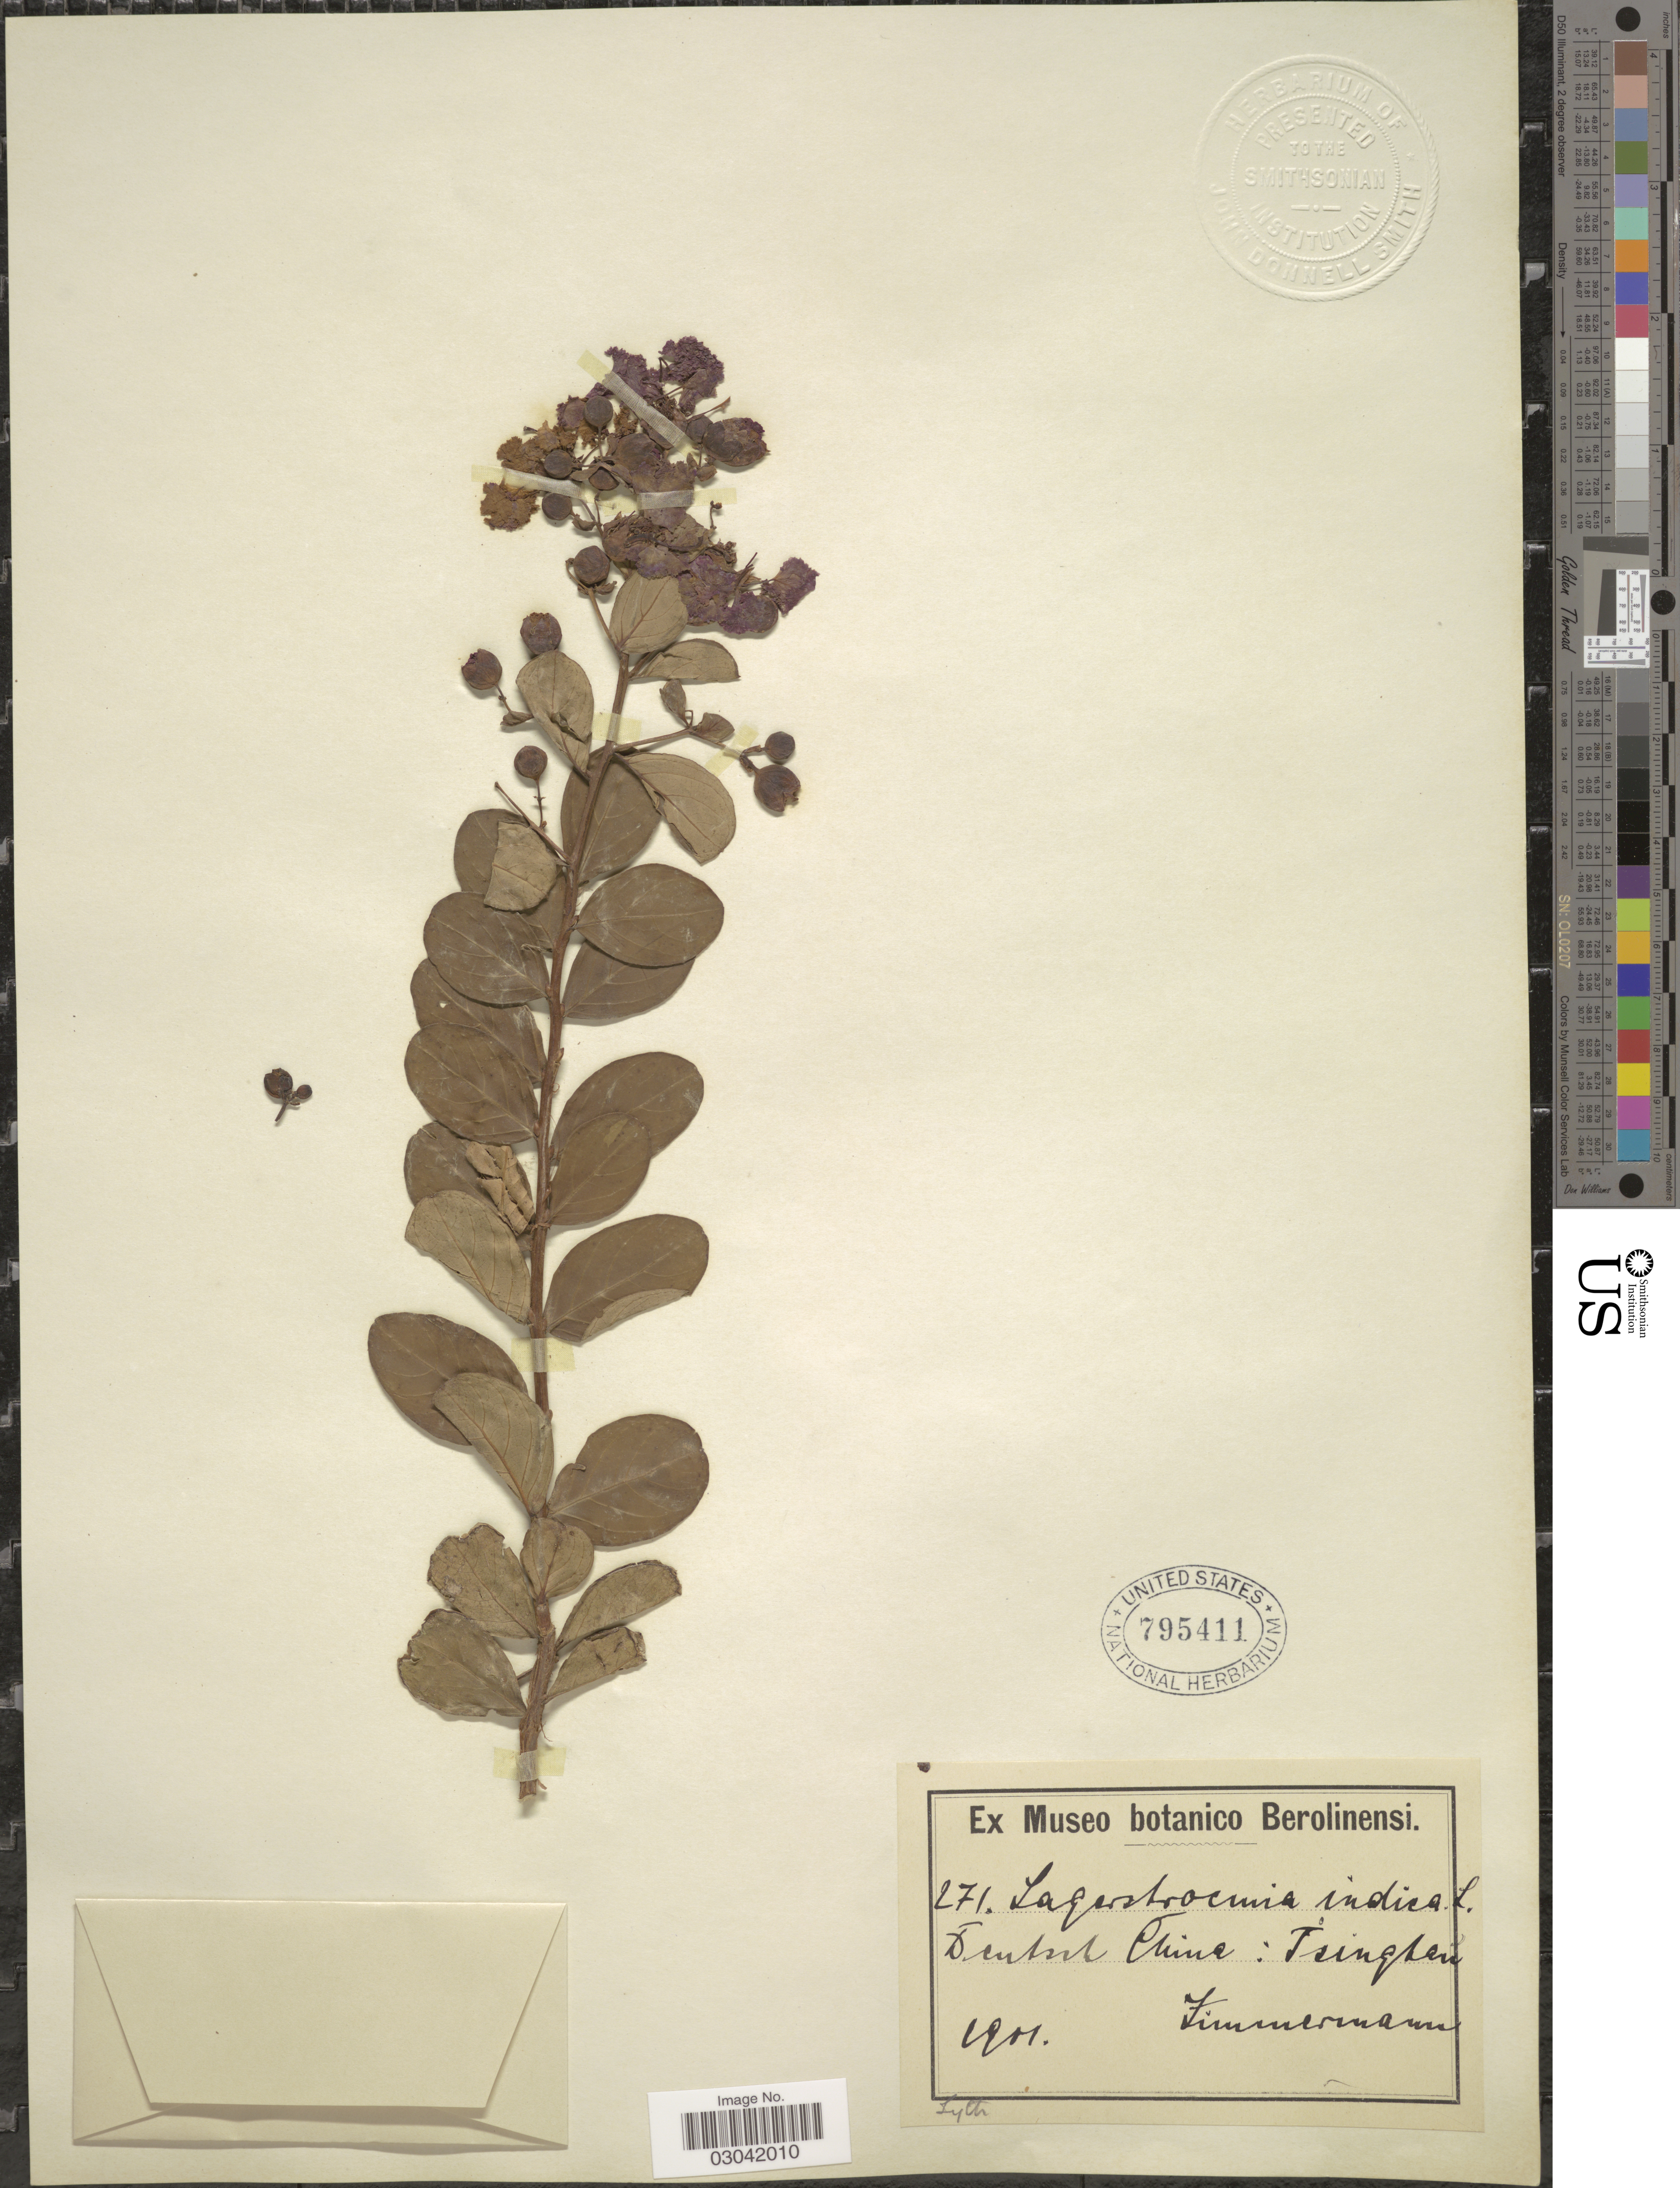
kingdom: Plantae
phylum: Tracheophyta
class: Magnoliopsida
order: Myrtales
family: Lythraceae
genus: Lagerstroemia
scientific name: Lagerstroemia indica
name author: L.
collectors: -. Zimmermann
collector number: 271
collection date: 1901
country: China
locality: Deutsch China: Tsinghañ.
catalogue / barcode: US 795411